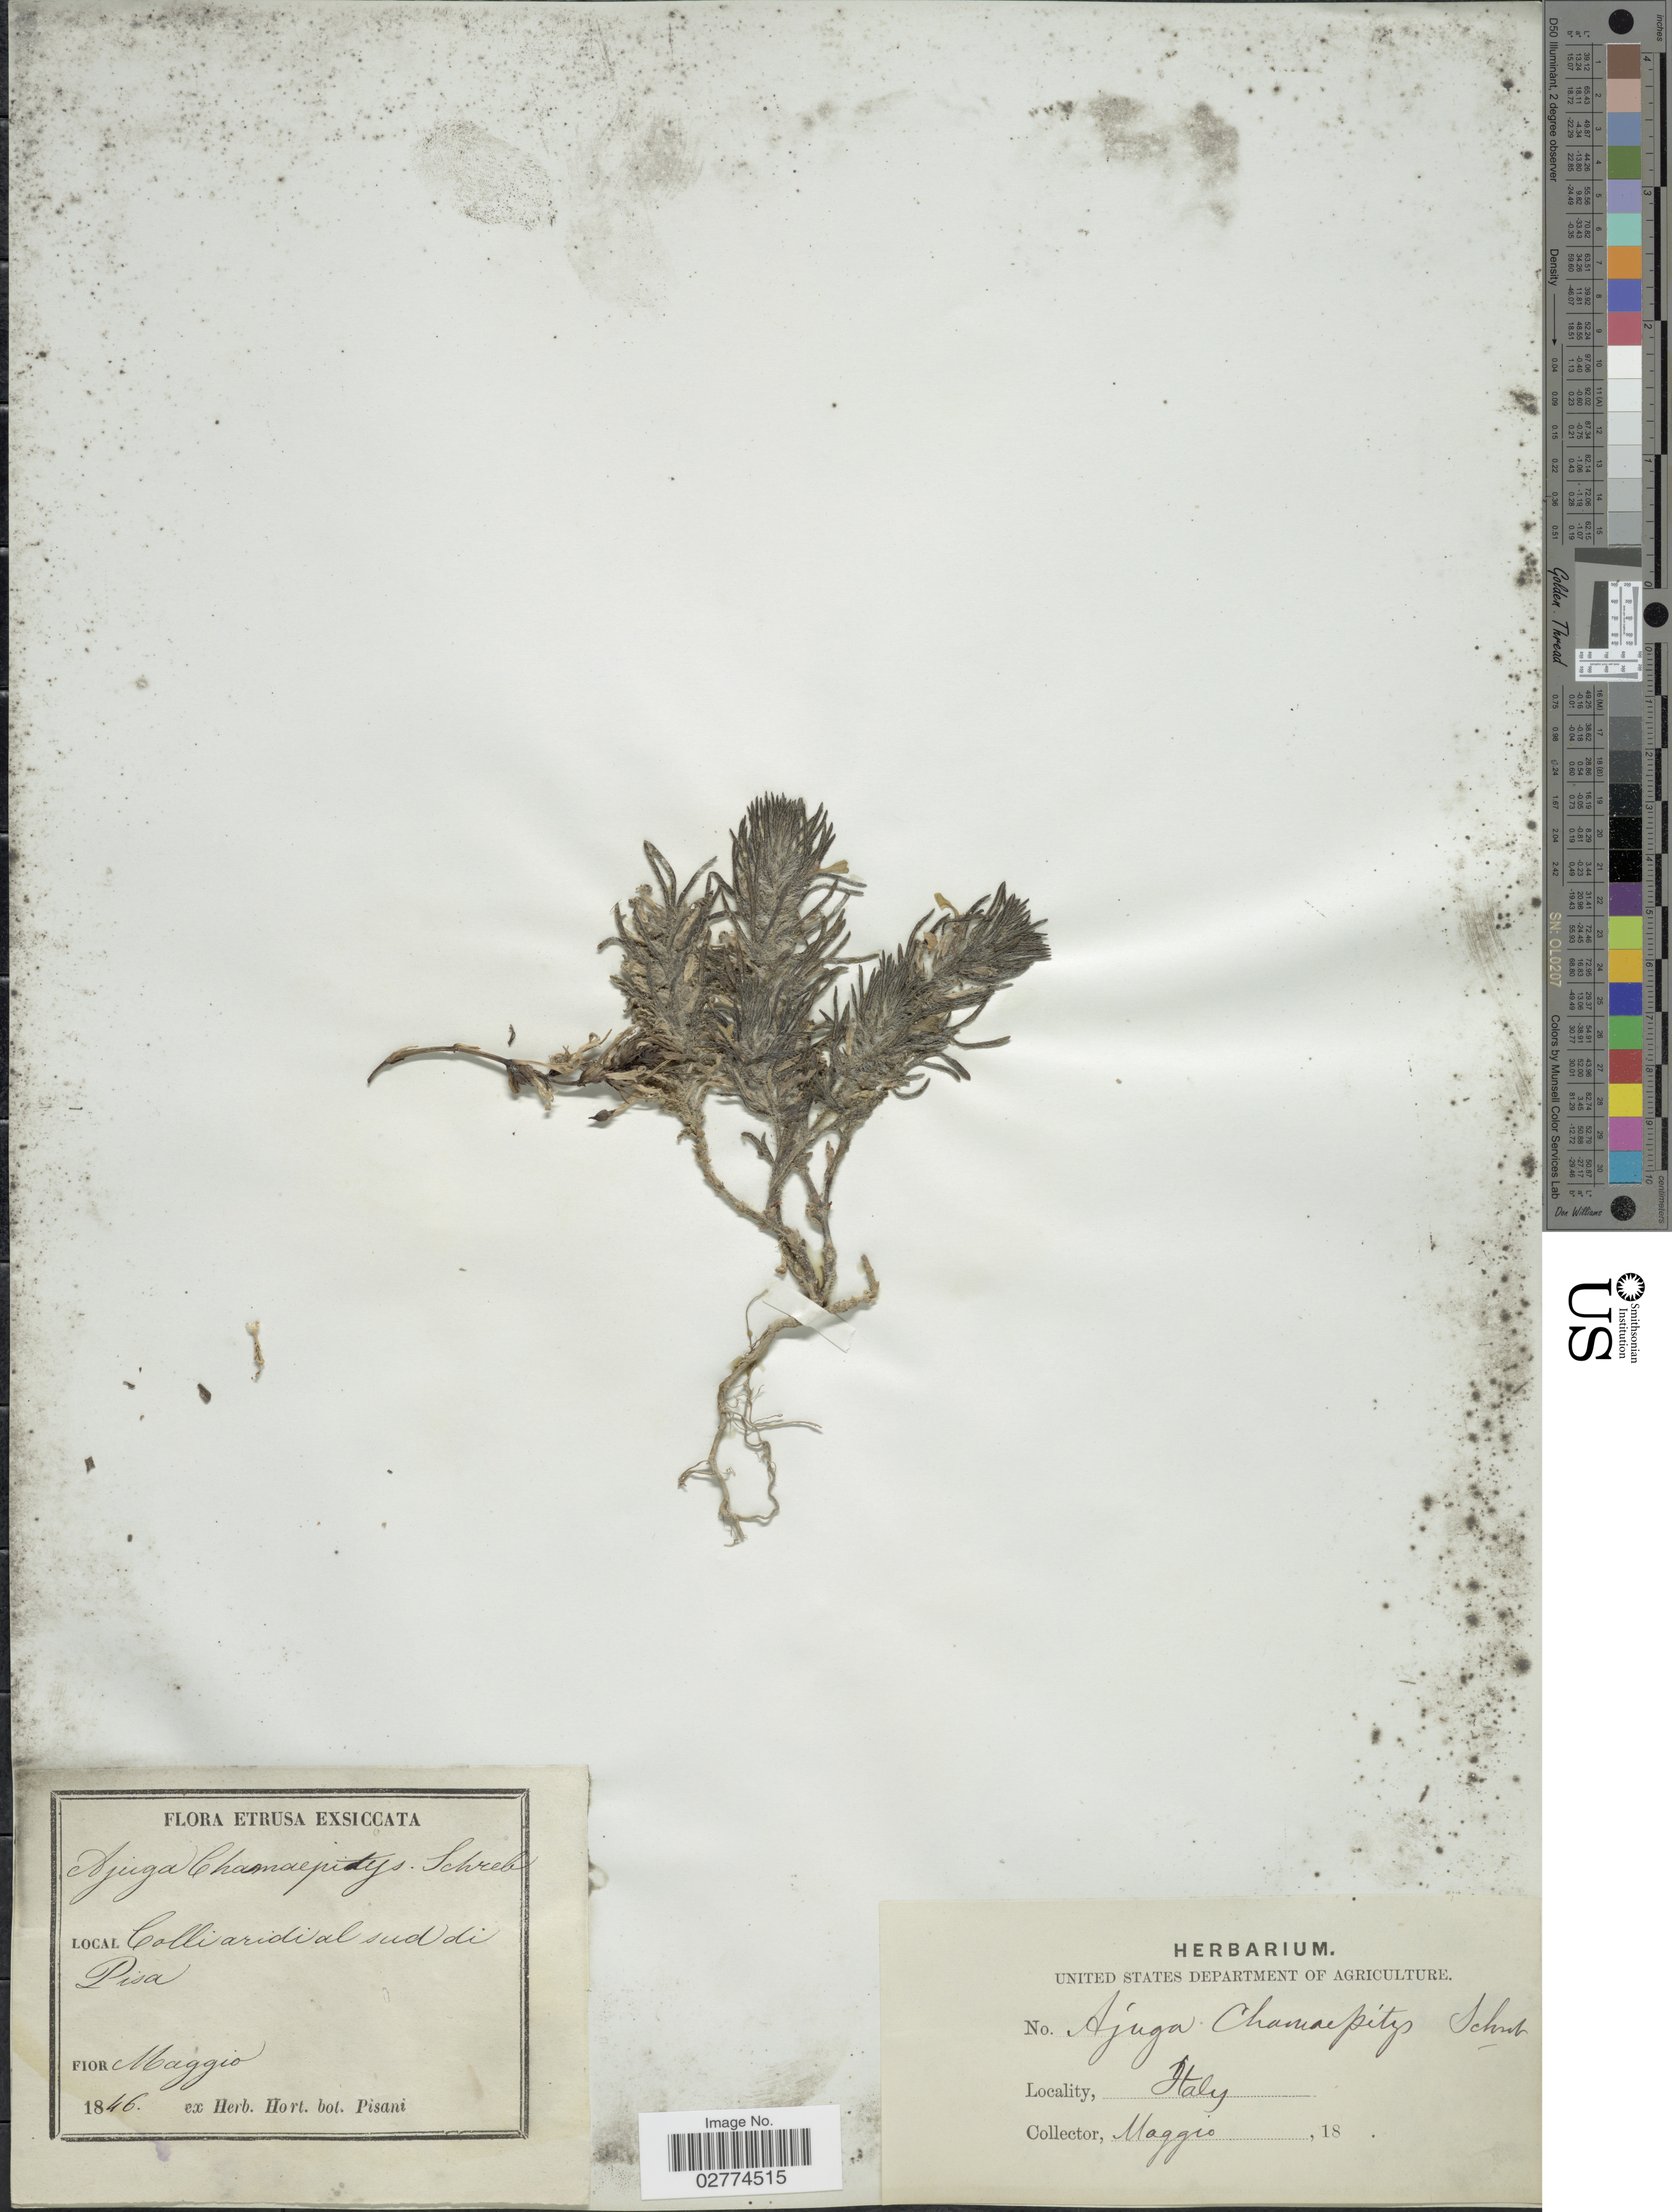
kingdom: Plantae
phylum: Tracheophyta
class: Magnoliopsida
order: Lamiales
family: Lamiaceae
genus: Ajuga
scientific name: Ajuga chamaepitys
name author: (L.) Schreb.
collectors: Maggio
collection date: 1846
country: Italy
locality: Colliaridial sud di Pisa.